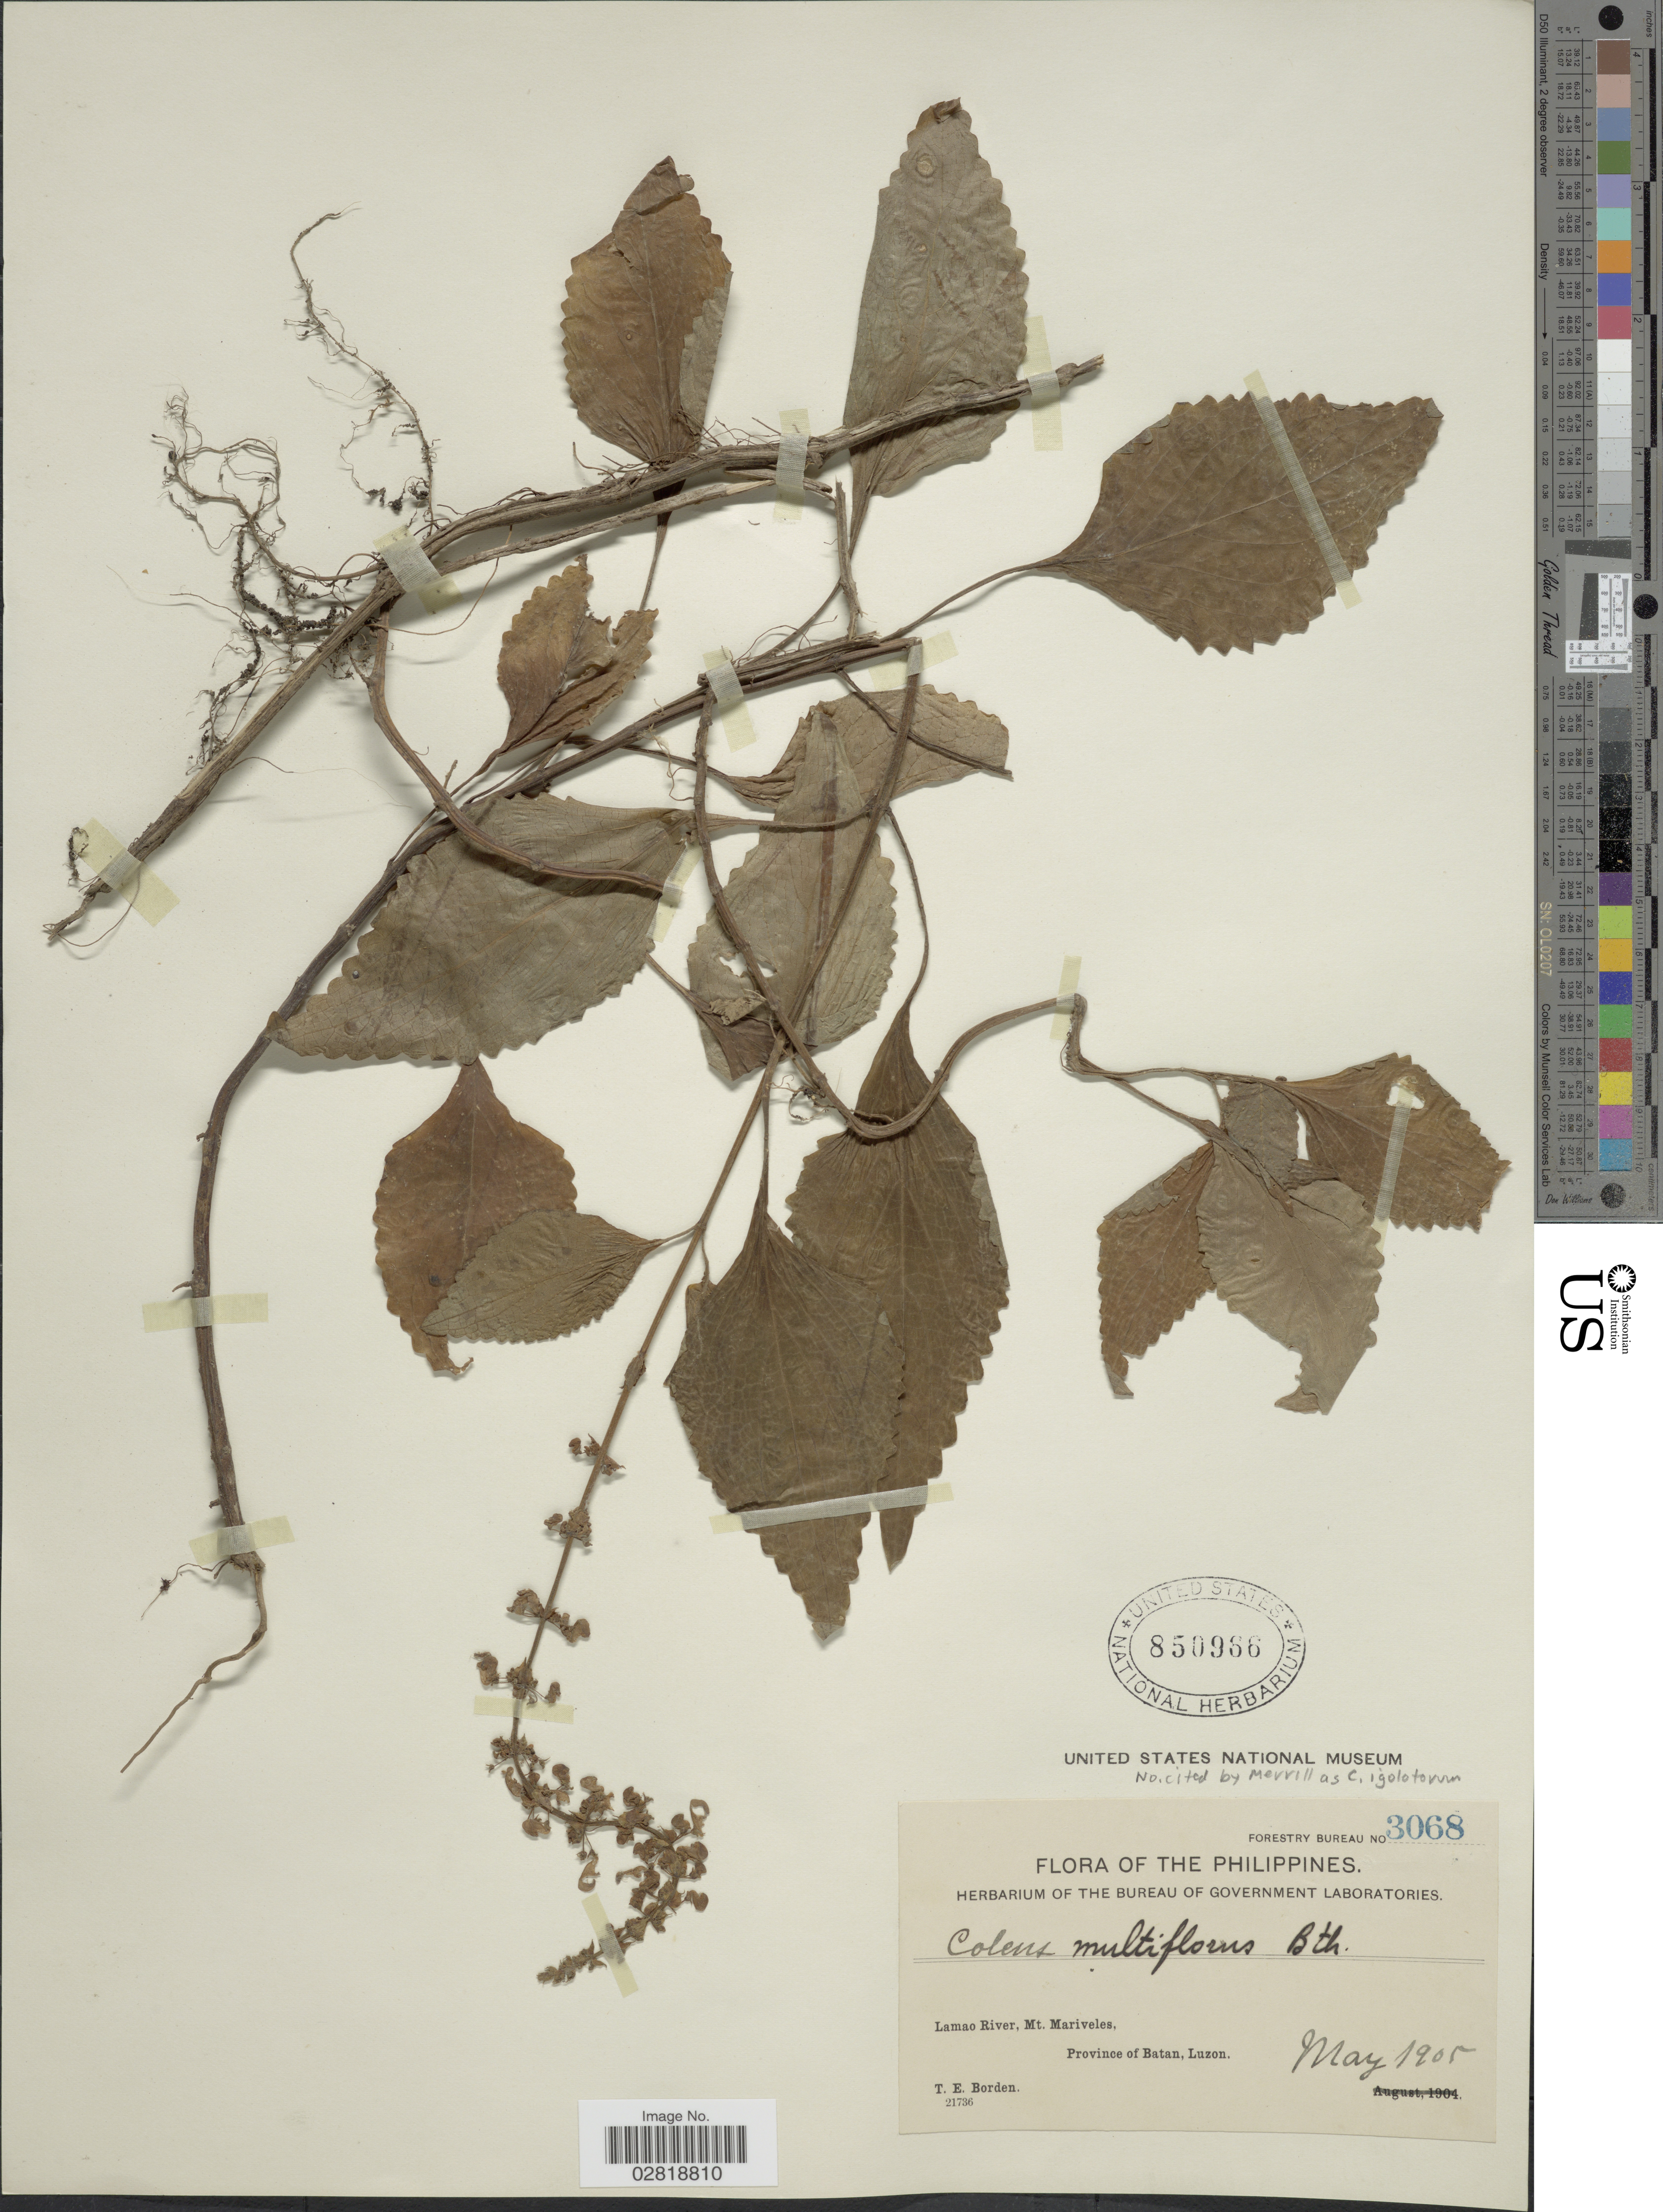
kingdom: Plantae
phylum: Tracheophyta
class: Magnoliopsida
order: Lamiales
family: Lamiaceae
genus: Plectranthus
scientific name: Plectranthus scutellarioides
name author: (L.) R. Br.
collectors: T. E. Borden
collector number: Forestry Bureau 3068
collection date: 1905-05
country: Philippines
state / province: Cagayan Valley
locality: Lamao River, Mt. Mariveles, Province of Batan, Luzon.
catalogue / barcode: US 850966